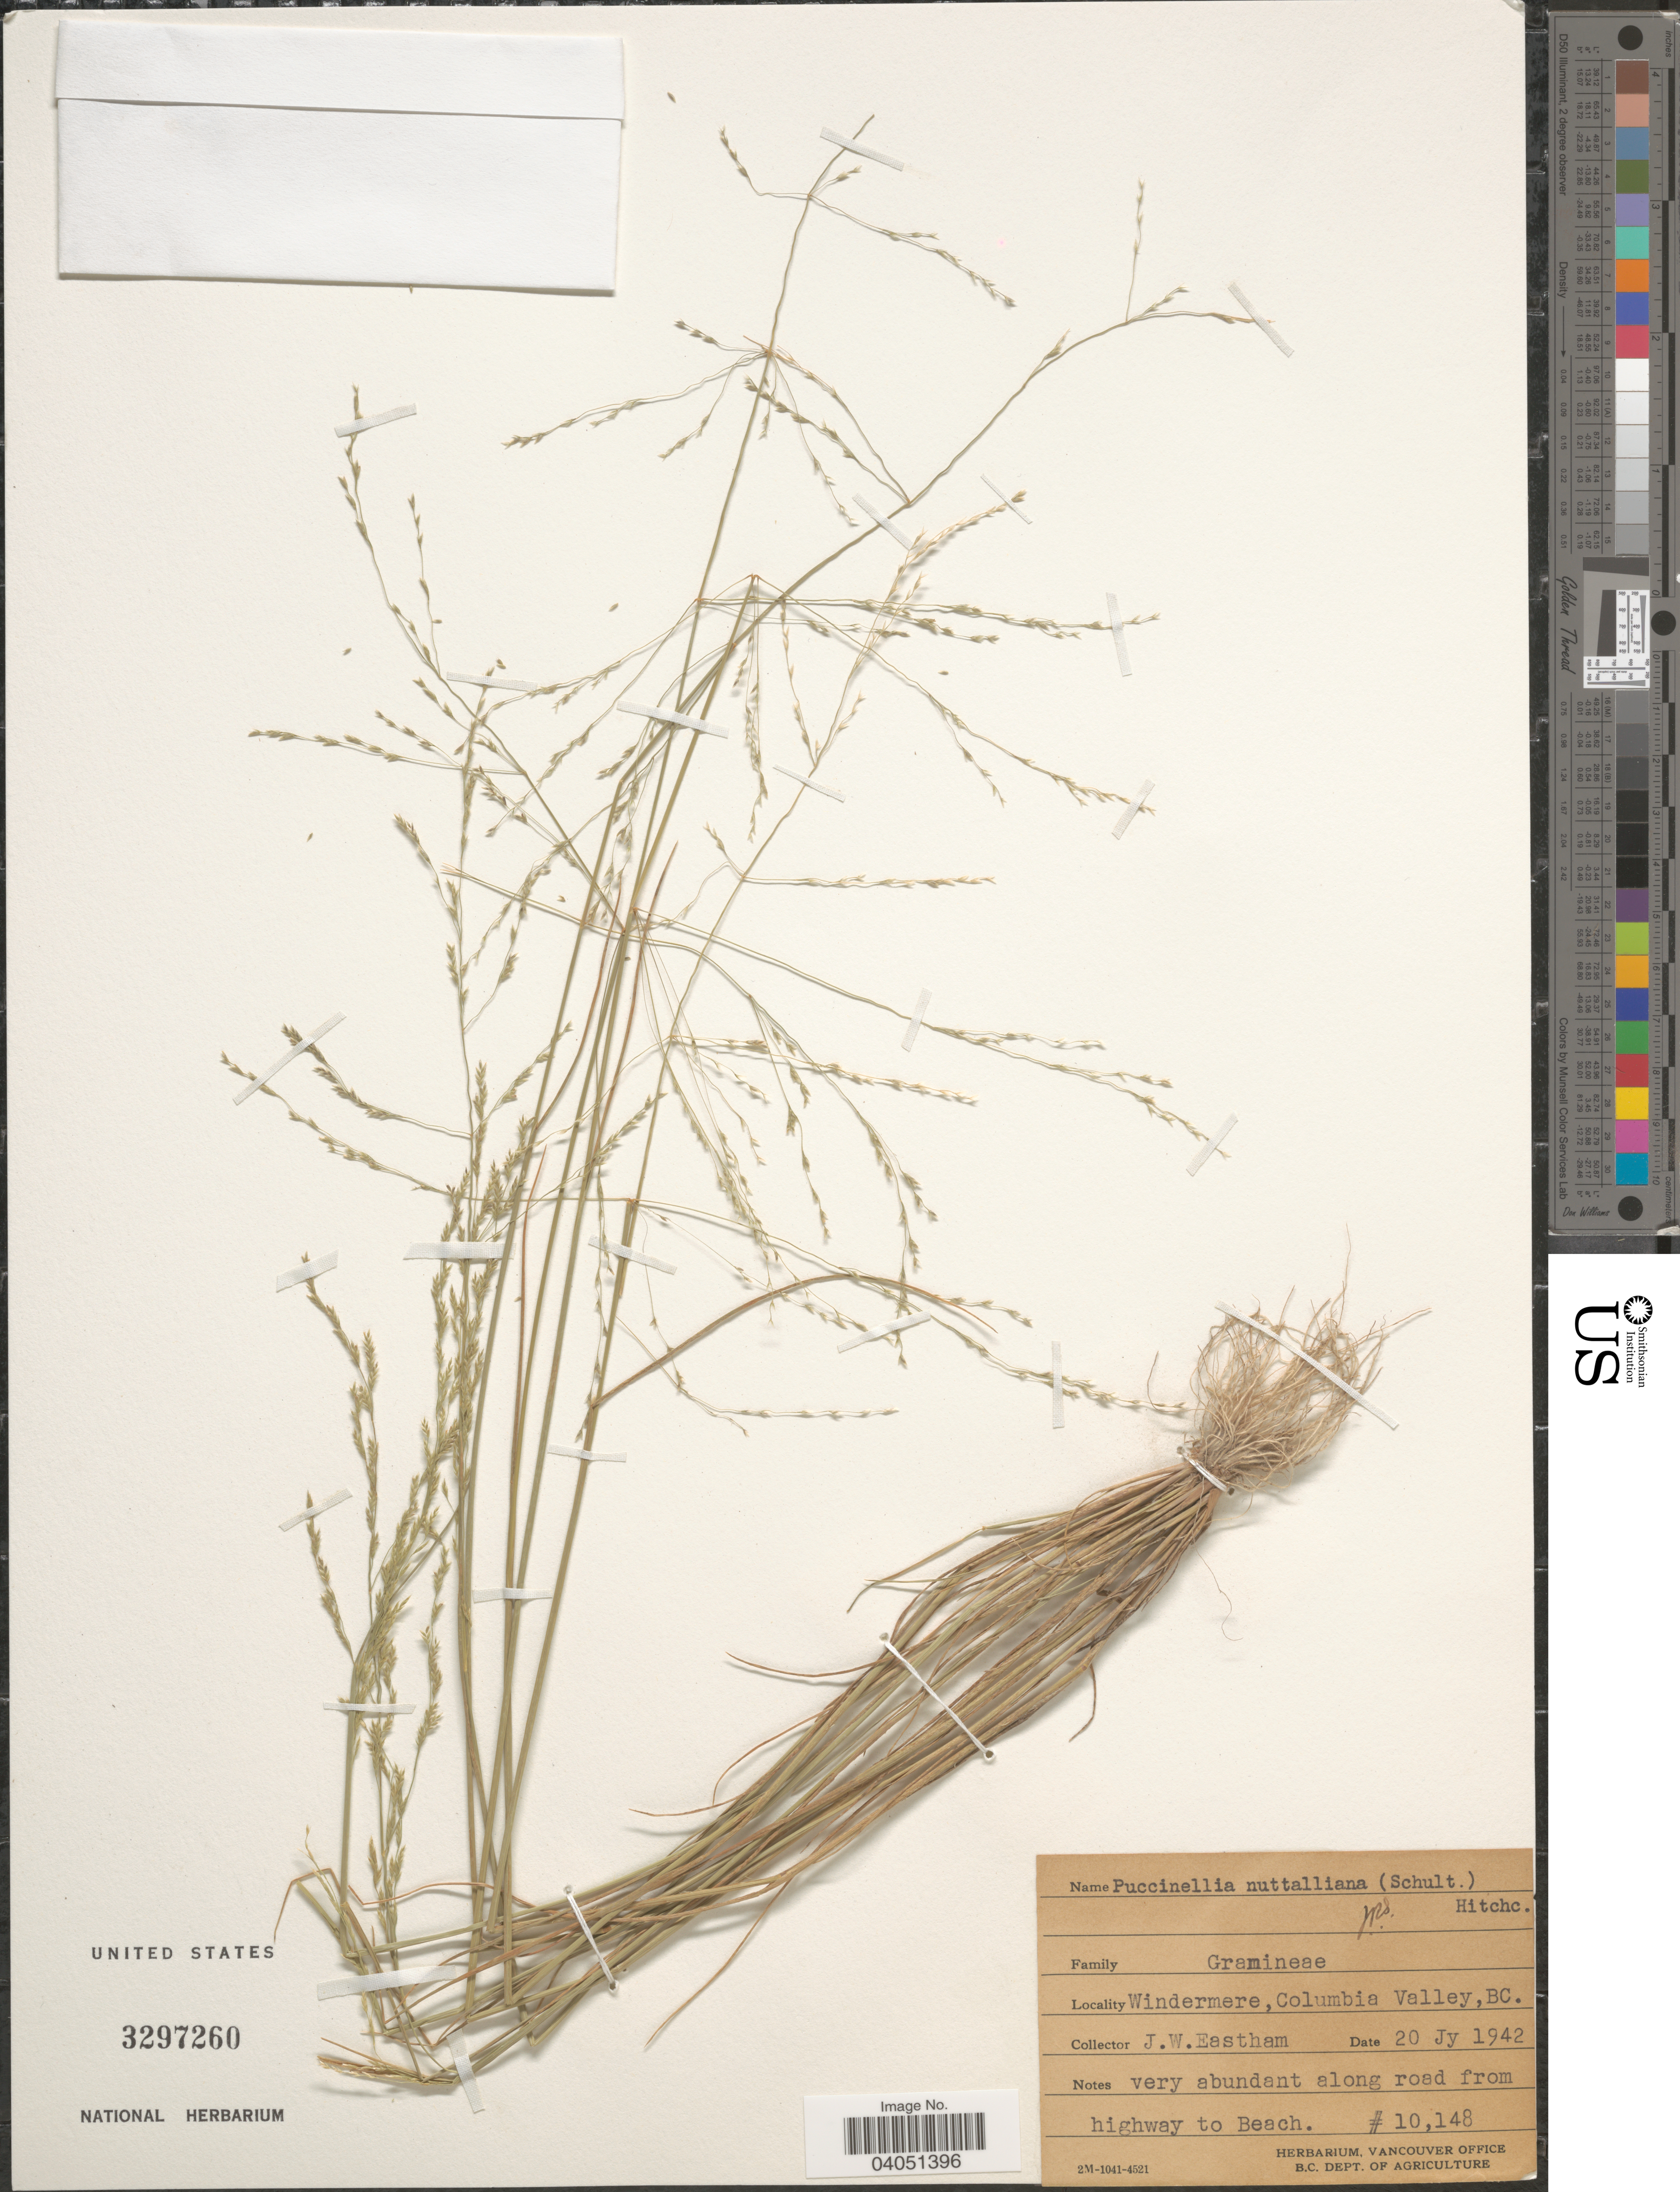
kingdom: Plantae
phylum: Tracheophyta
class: Liliopsida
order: Poales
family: Poaceae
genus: Puccinellia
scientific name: Puccinellia nuttalliana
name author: (Schult.) Hitchc.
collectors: J. Eastham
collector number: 10148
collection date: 1942-07-20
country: Canada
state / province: British Columbia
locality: Windermere, Columbia Valley. Along road from highway to Beach.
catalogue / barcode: US 3297260